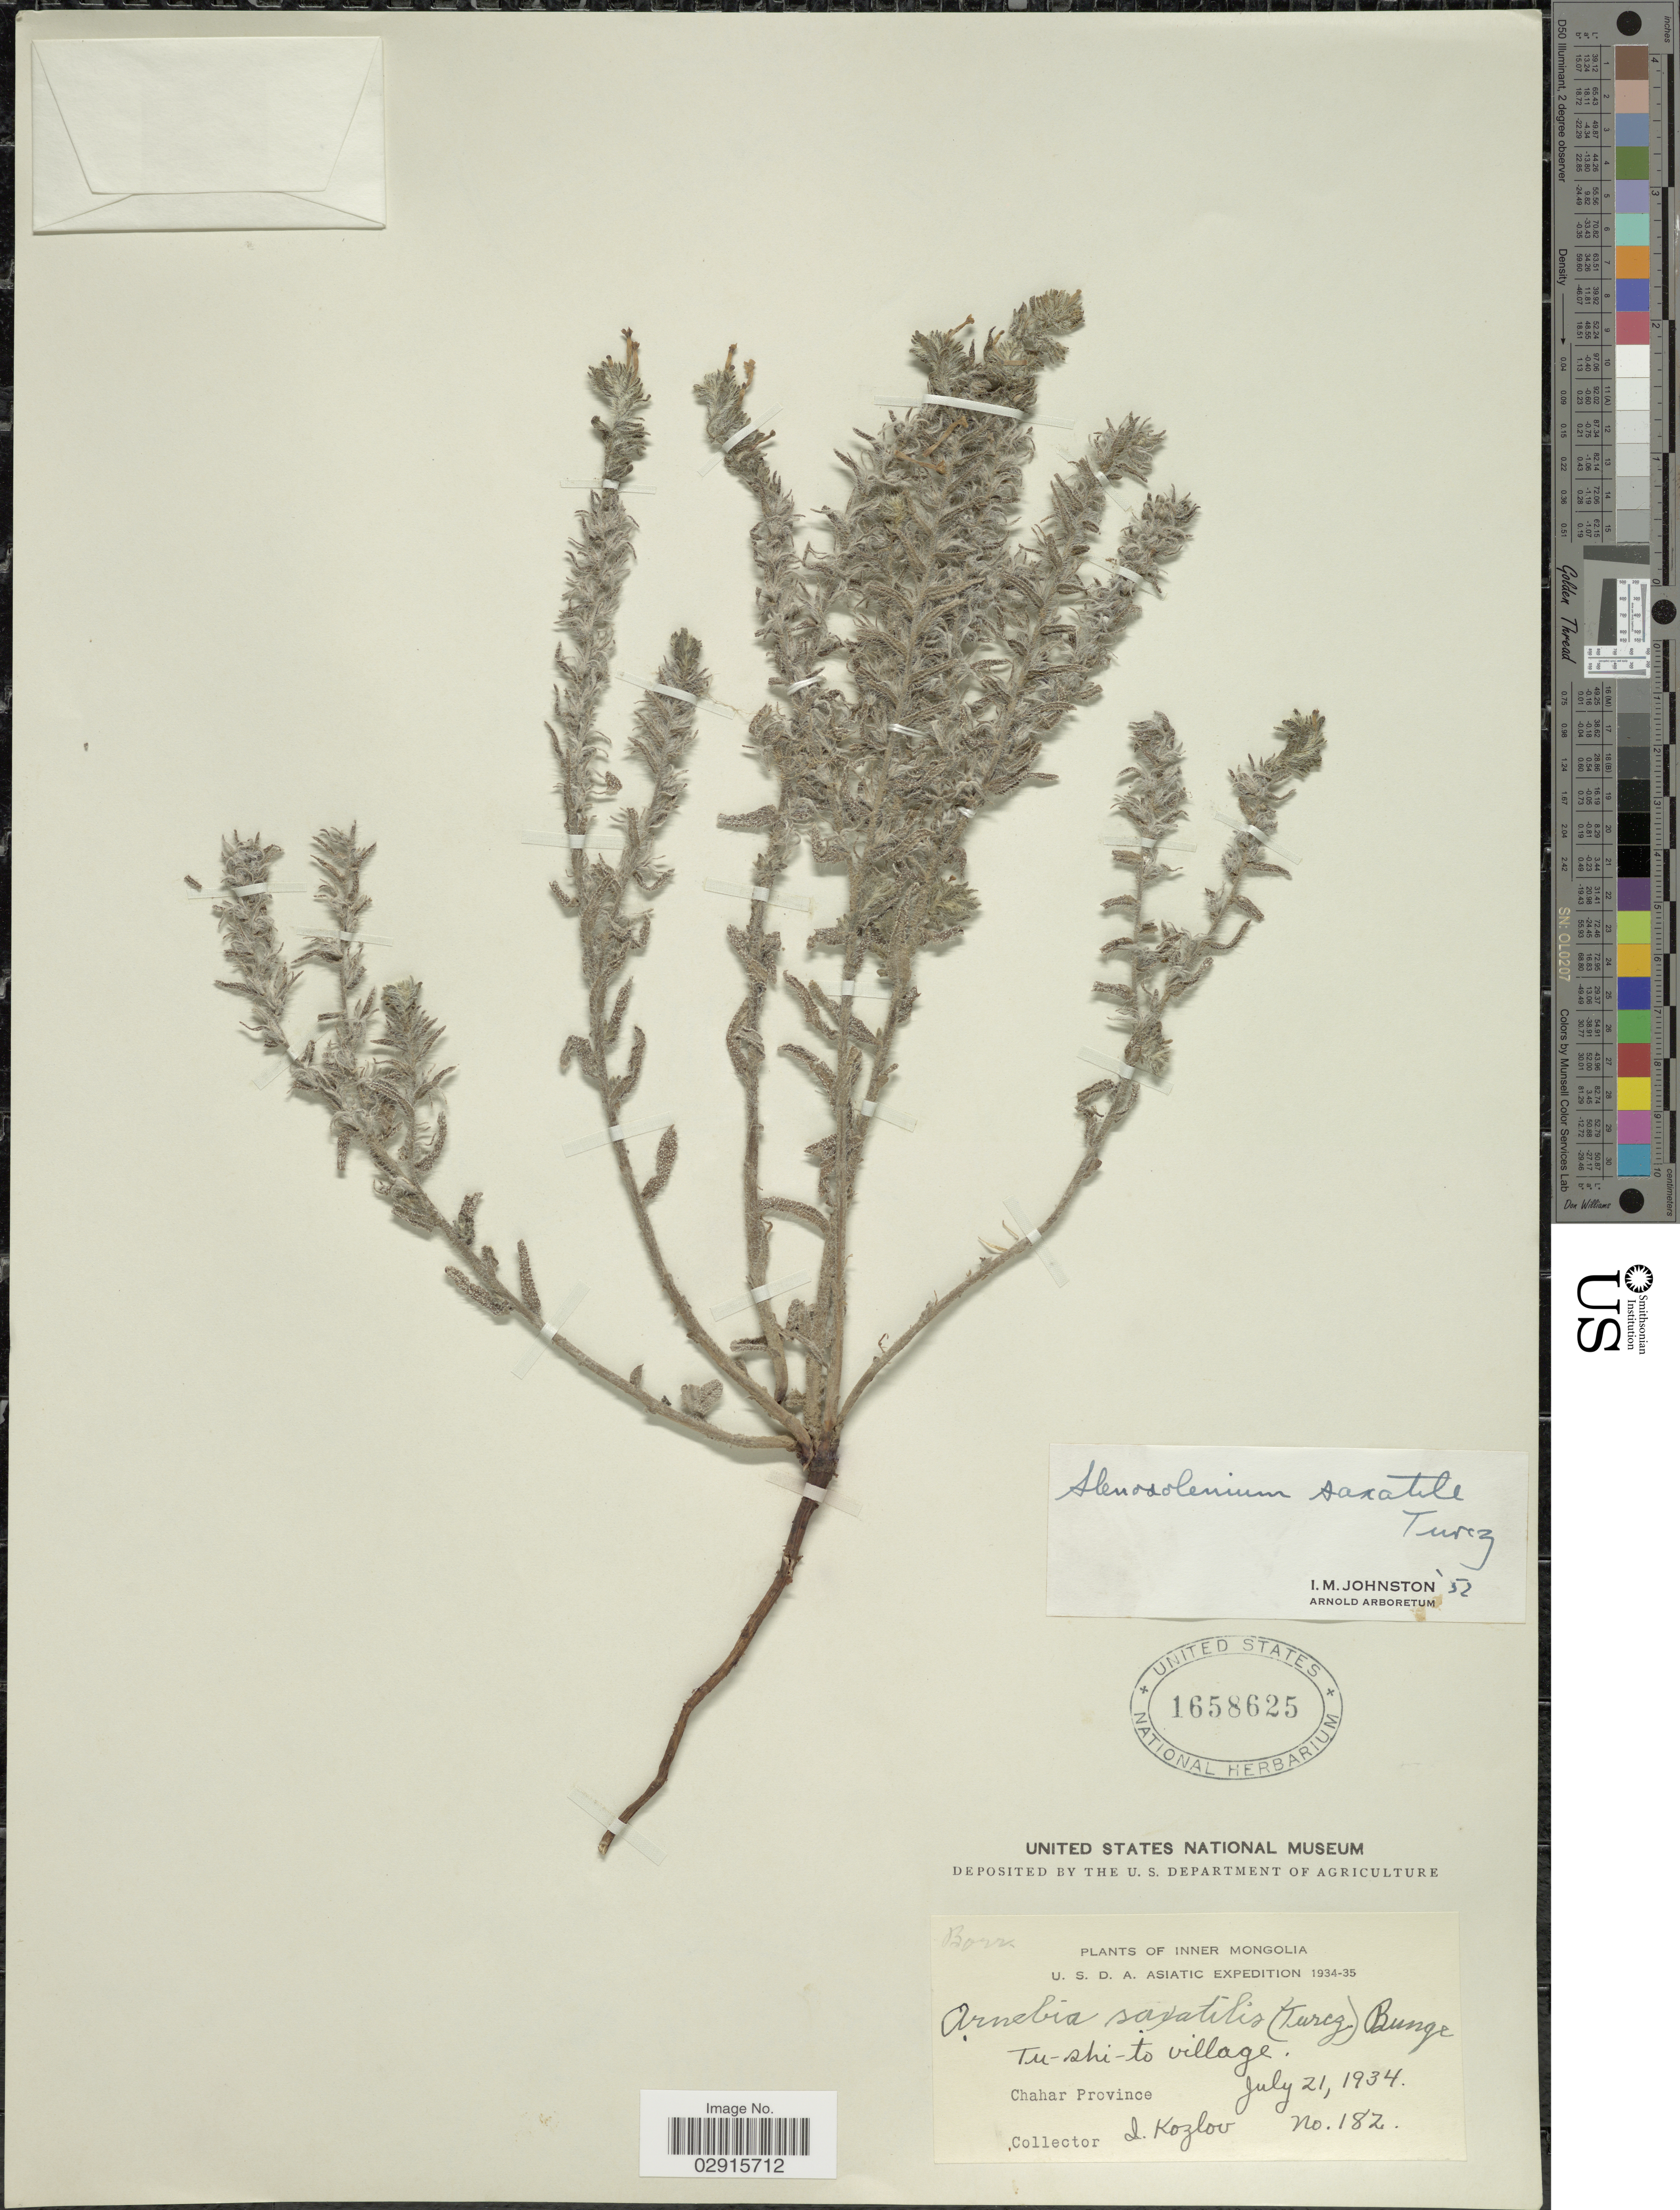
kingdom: Plantae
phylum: Tracheophyta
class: Magnoliopsida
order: Boraginales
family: Boraginaceae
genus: Stenosolenium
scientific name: Stenosolenium saxatile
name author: (Pall.) Turcz.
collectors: I. Kozlov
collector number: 182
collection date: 1934-07-21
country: China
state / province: Nei Monggol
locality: Inner Mongolia. Asiatic. Tu-shi-to village.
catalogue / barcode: US 1658625